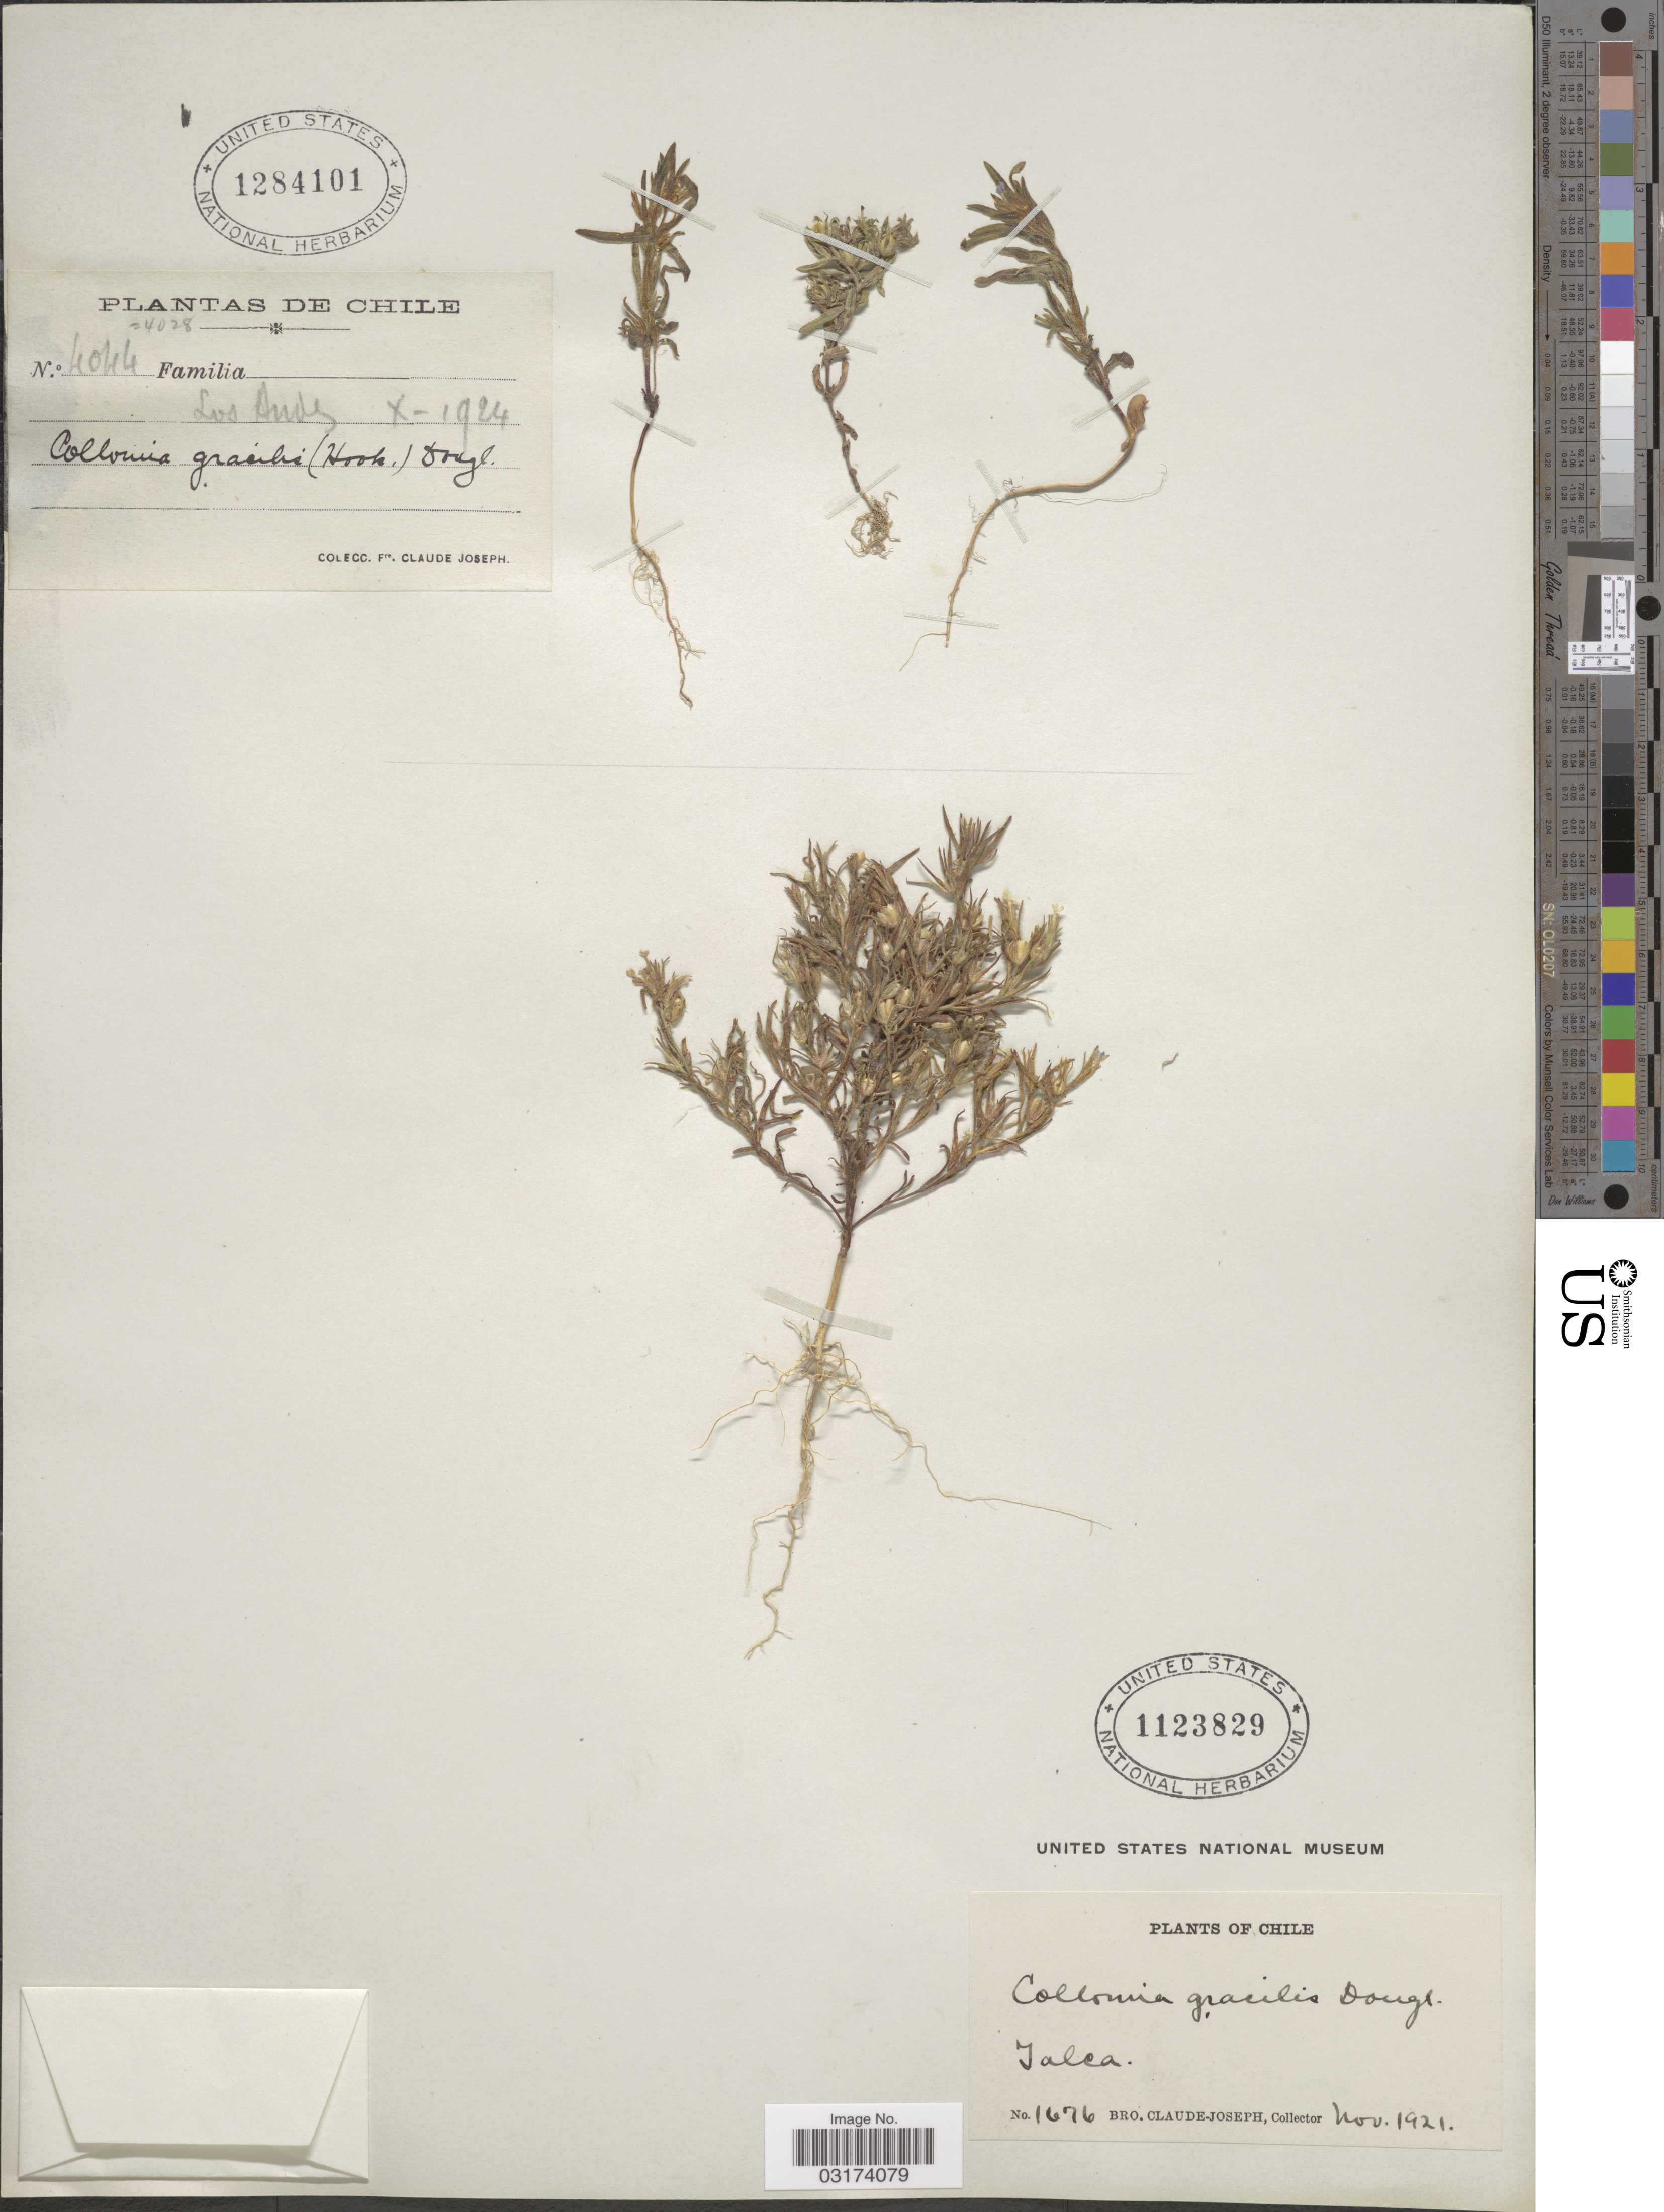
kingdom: Plantae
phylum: Tracheophyta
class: Magnoliopsida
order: Ericales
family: Polemoniaceae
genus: Microsteris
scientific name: Microsteris gracilis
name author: (Hook.) Greene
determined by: (US) Smithsonian Institution - National Museum of Natural History - Department of Botany (UNITED STATES)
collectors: Bro. Claude-Joseph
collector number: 4044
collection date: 1924-10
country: Chile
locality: Los Andes.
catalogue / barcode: US 1284101